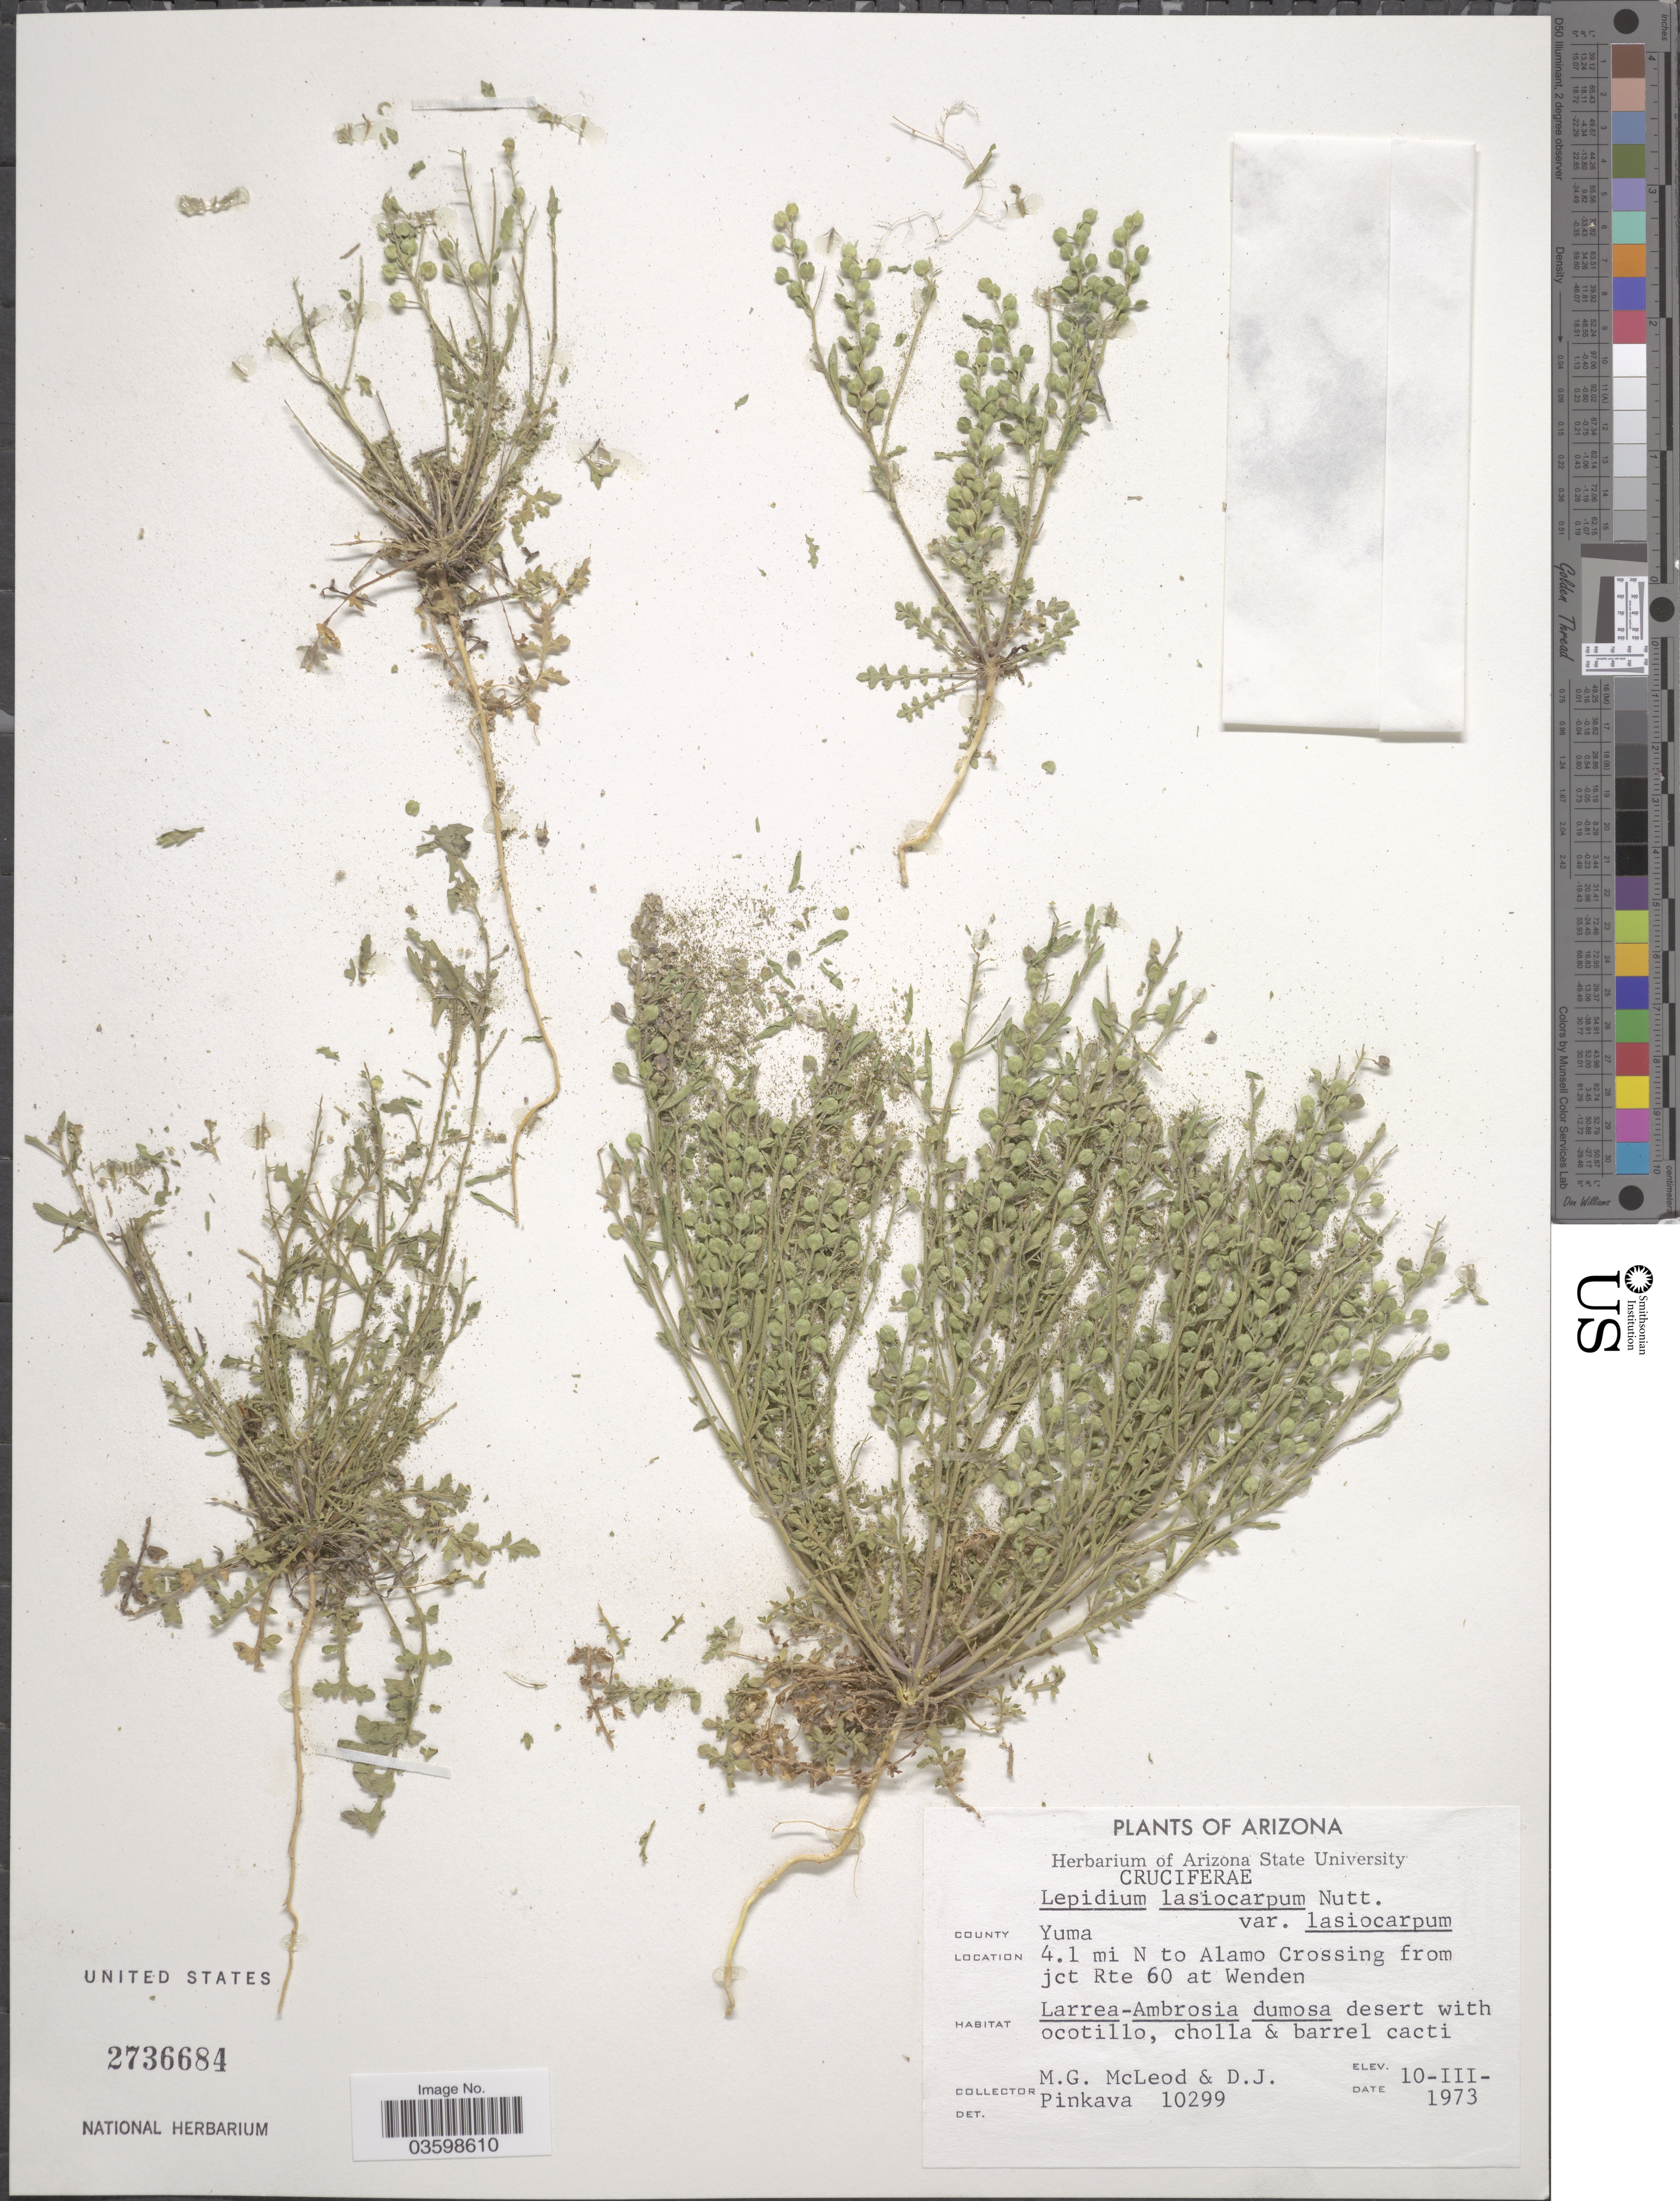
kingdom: Plantae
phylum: Tracheophyta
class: Magnoliopsida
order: Brassicales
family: Brassicaceae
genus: Lepidium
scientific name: Lepidium lasiocarpum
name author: Nutt.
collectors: M. McLeod & D. J. Pinkava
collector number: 10299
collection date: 1973-03-10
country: United States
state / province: Arizona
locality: County Yuma. 4.1 mi N to Alamo Crossing from jct Rte 60 at Wenden.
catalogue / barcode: US 2736684